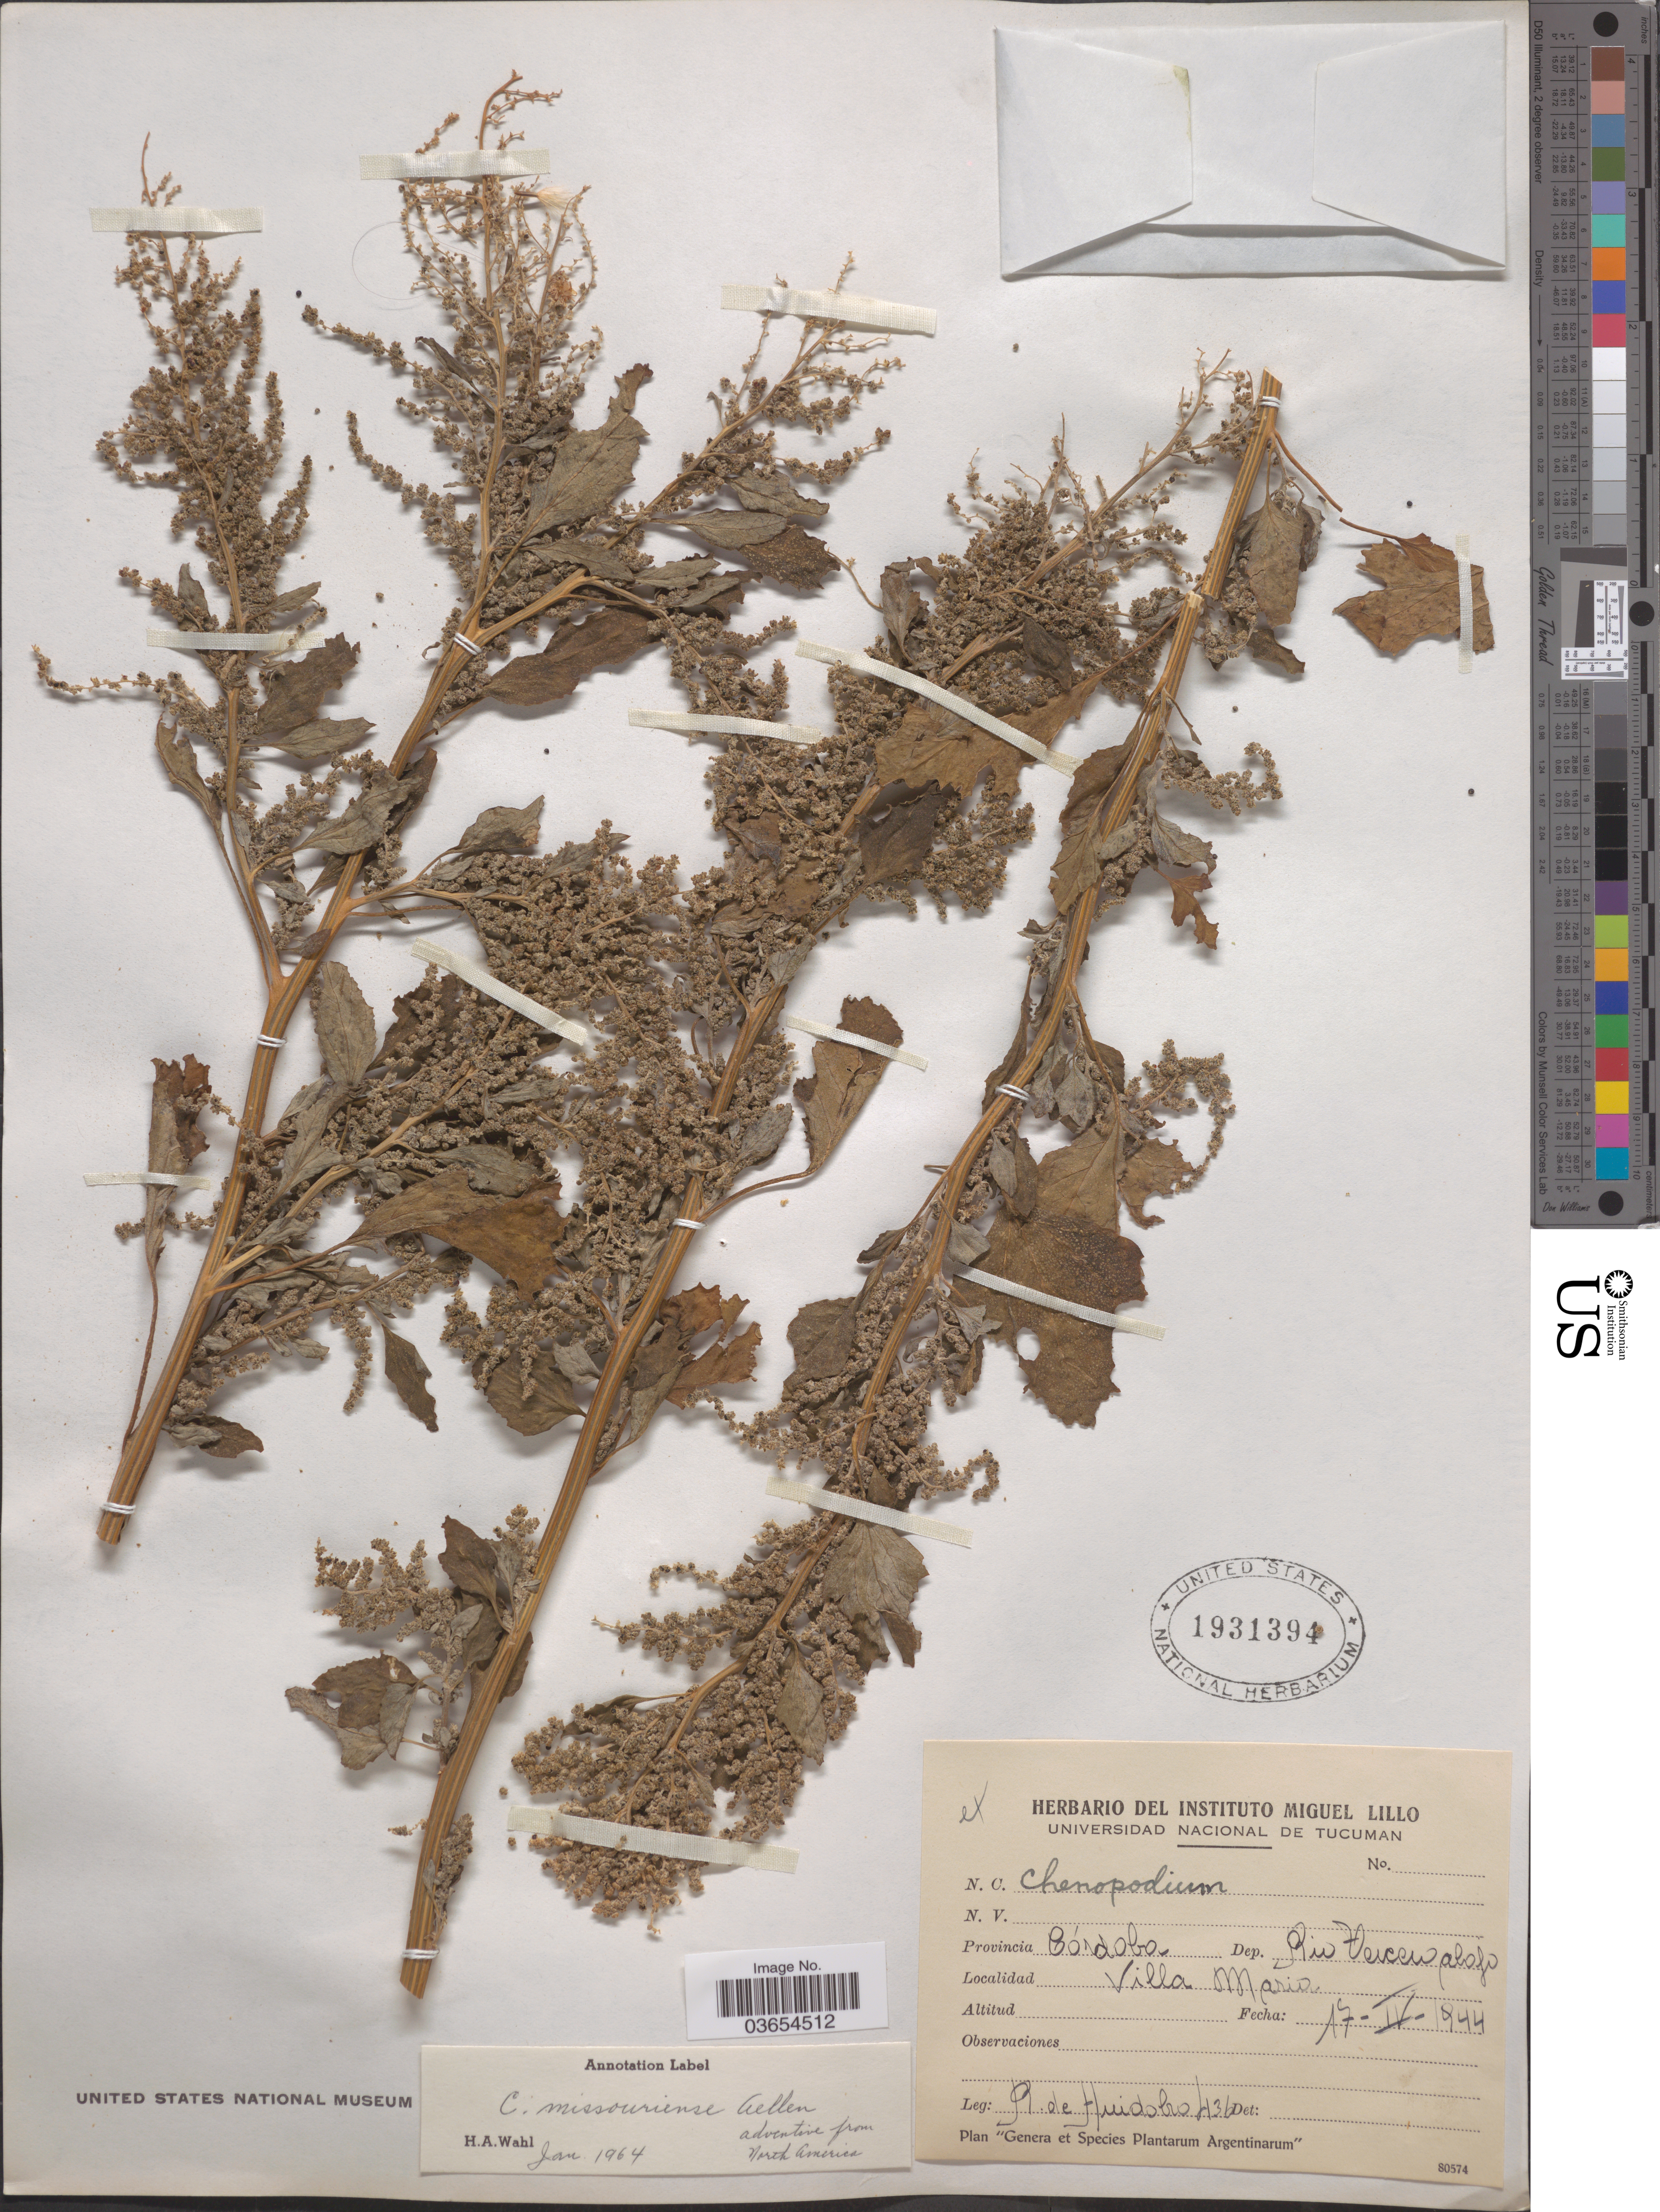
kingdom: Plantae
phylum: Tracheophyta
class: Magnoliopsida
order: Caryophyllales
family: Amaranthaceae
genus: Chenopodium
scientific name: Chenopodium missouriense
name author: Aellen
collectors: R. Huidobro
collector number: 436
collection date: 1944-04-17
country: Argentina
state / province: Cordoba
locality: Dep. Rio Tercero abrejo. Villa Maria.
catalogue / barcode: US 1931394